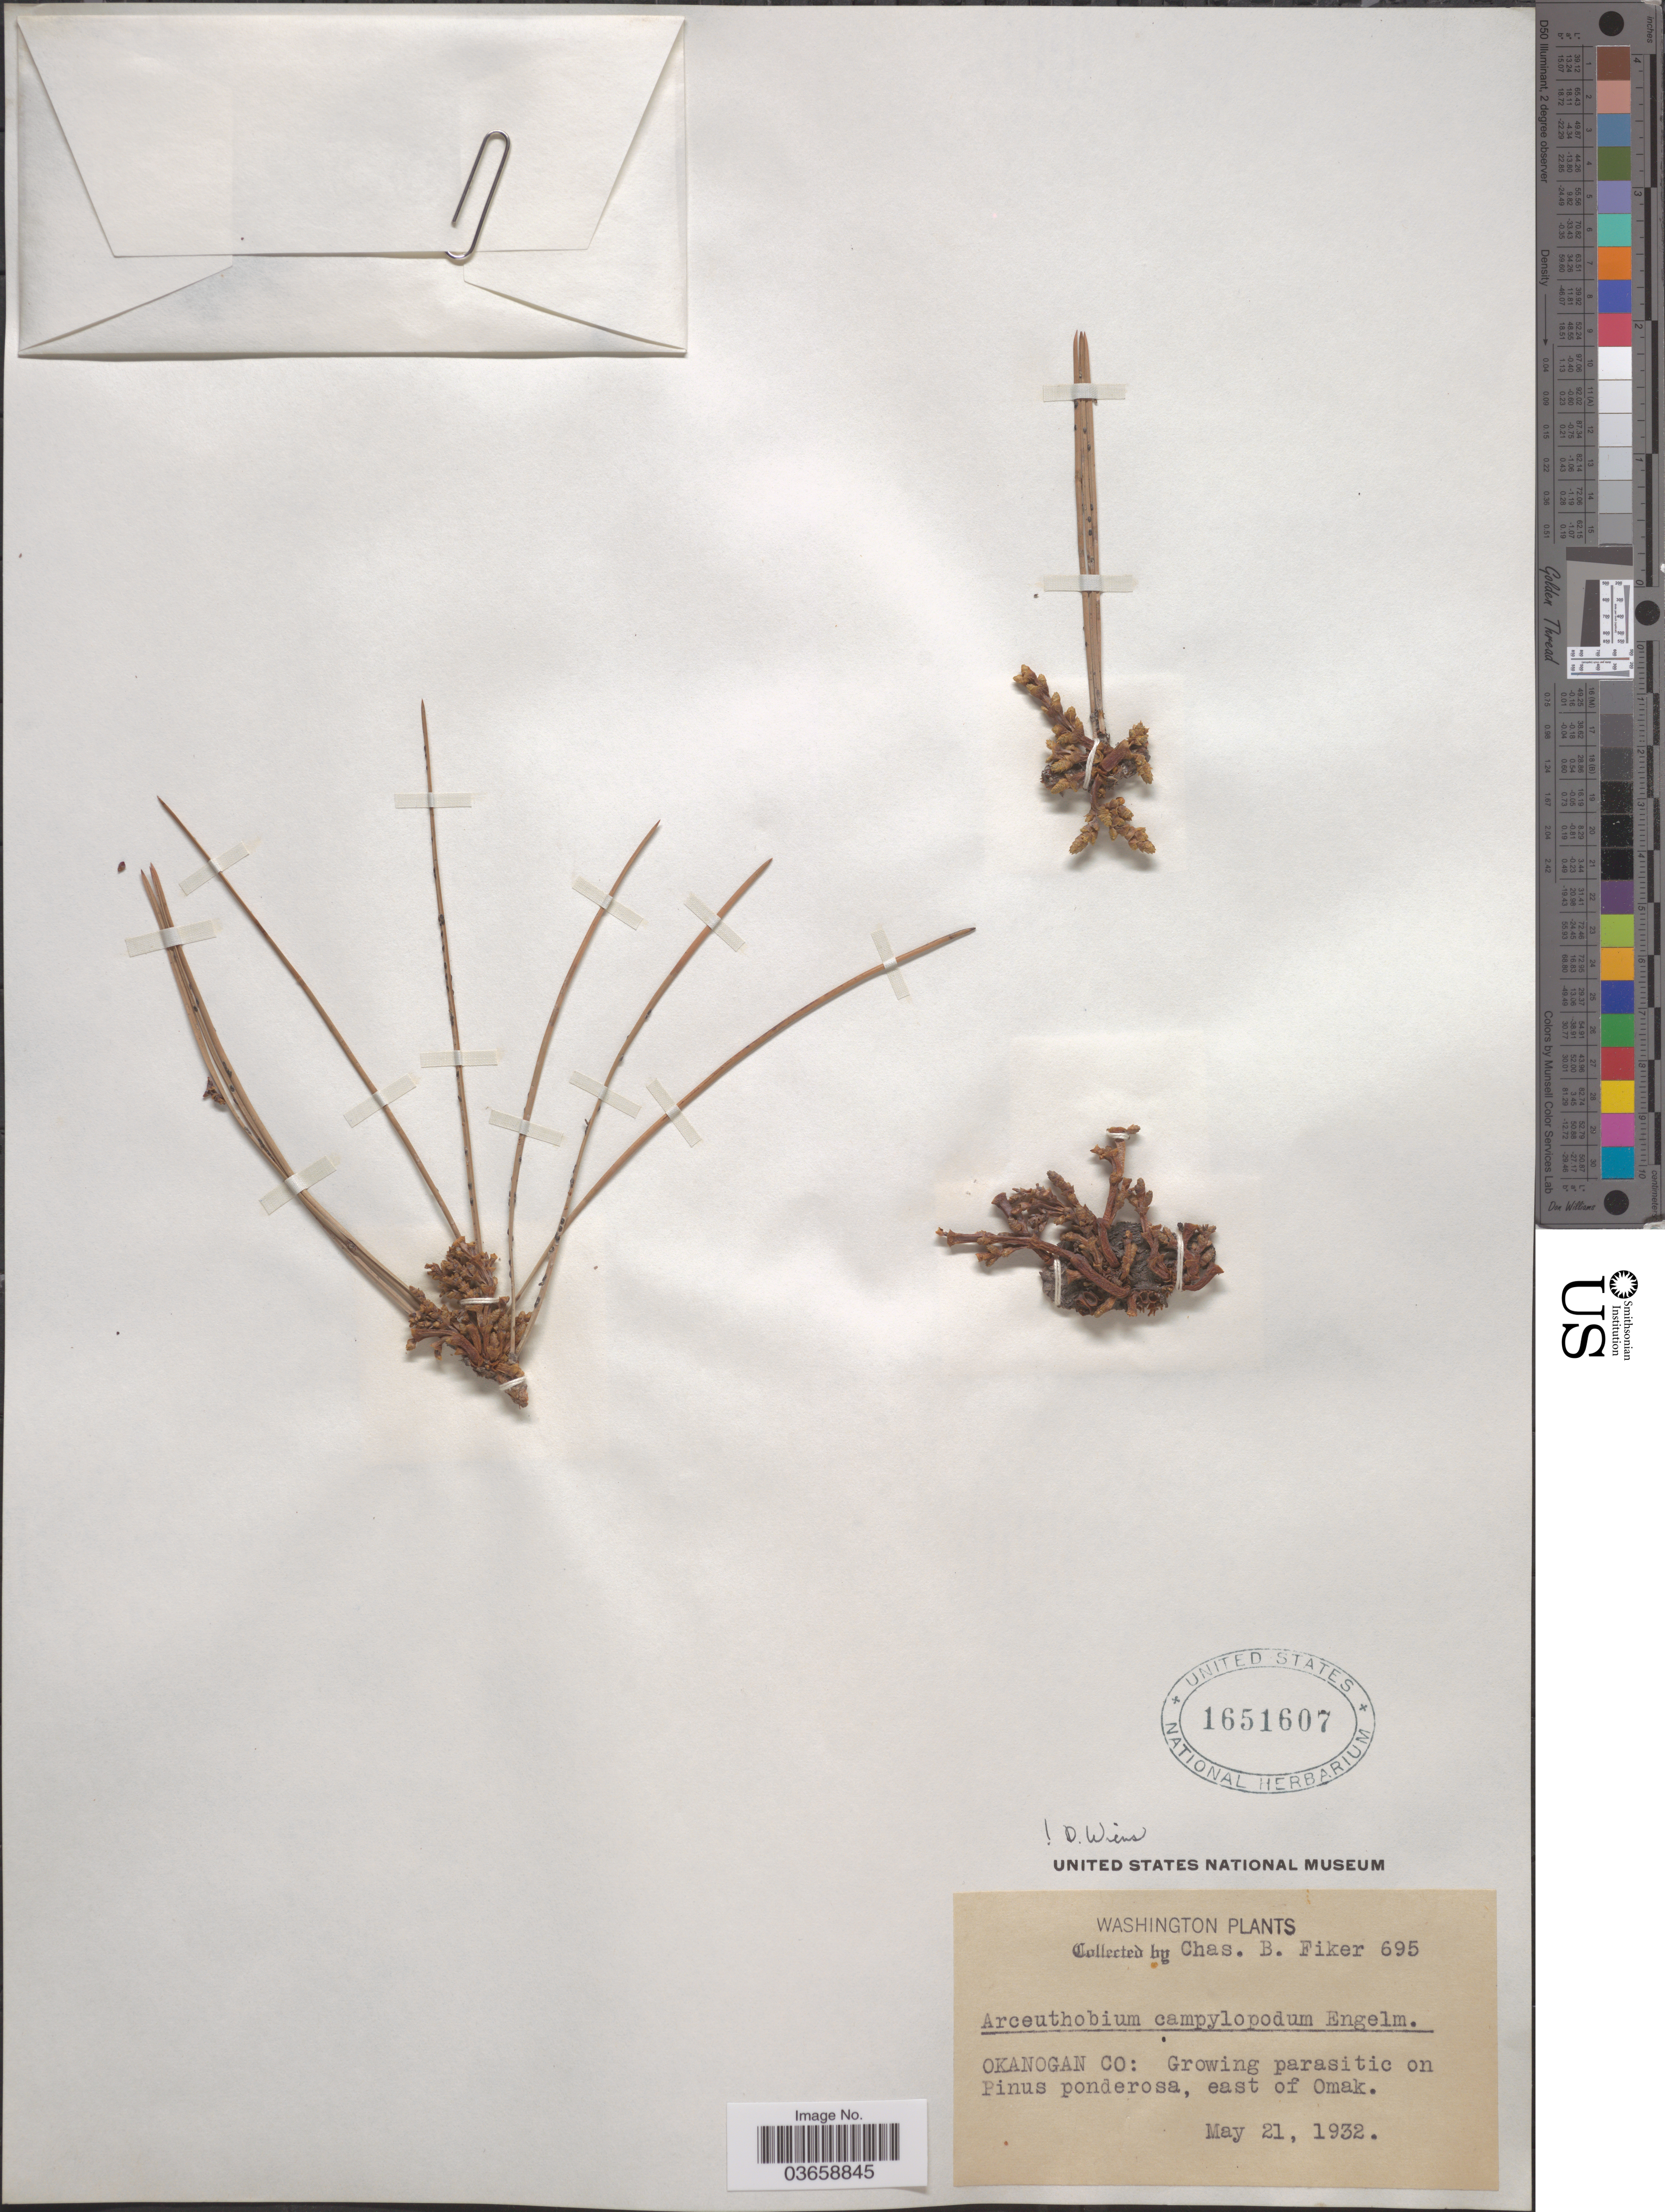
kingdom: Plantae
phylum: Tracheophyta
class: Magnoliopsida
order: Santalales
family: Viscaceae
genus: Arceuthobium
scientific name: Arceuthobium campylopodum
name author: Engelm.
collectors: C. Fiker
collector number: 695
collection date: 1932-05-21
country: United States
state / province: Washington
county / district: Okanogan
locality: Okanogan Co: East of Omak.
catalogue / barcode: US 1651607